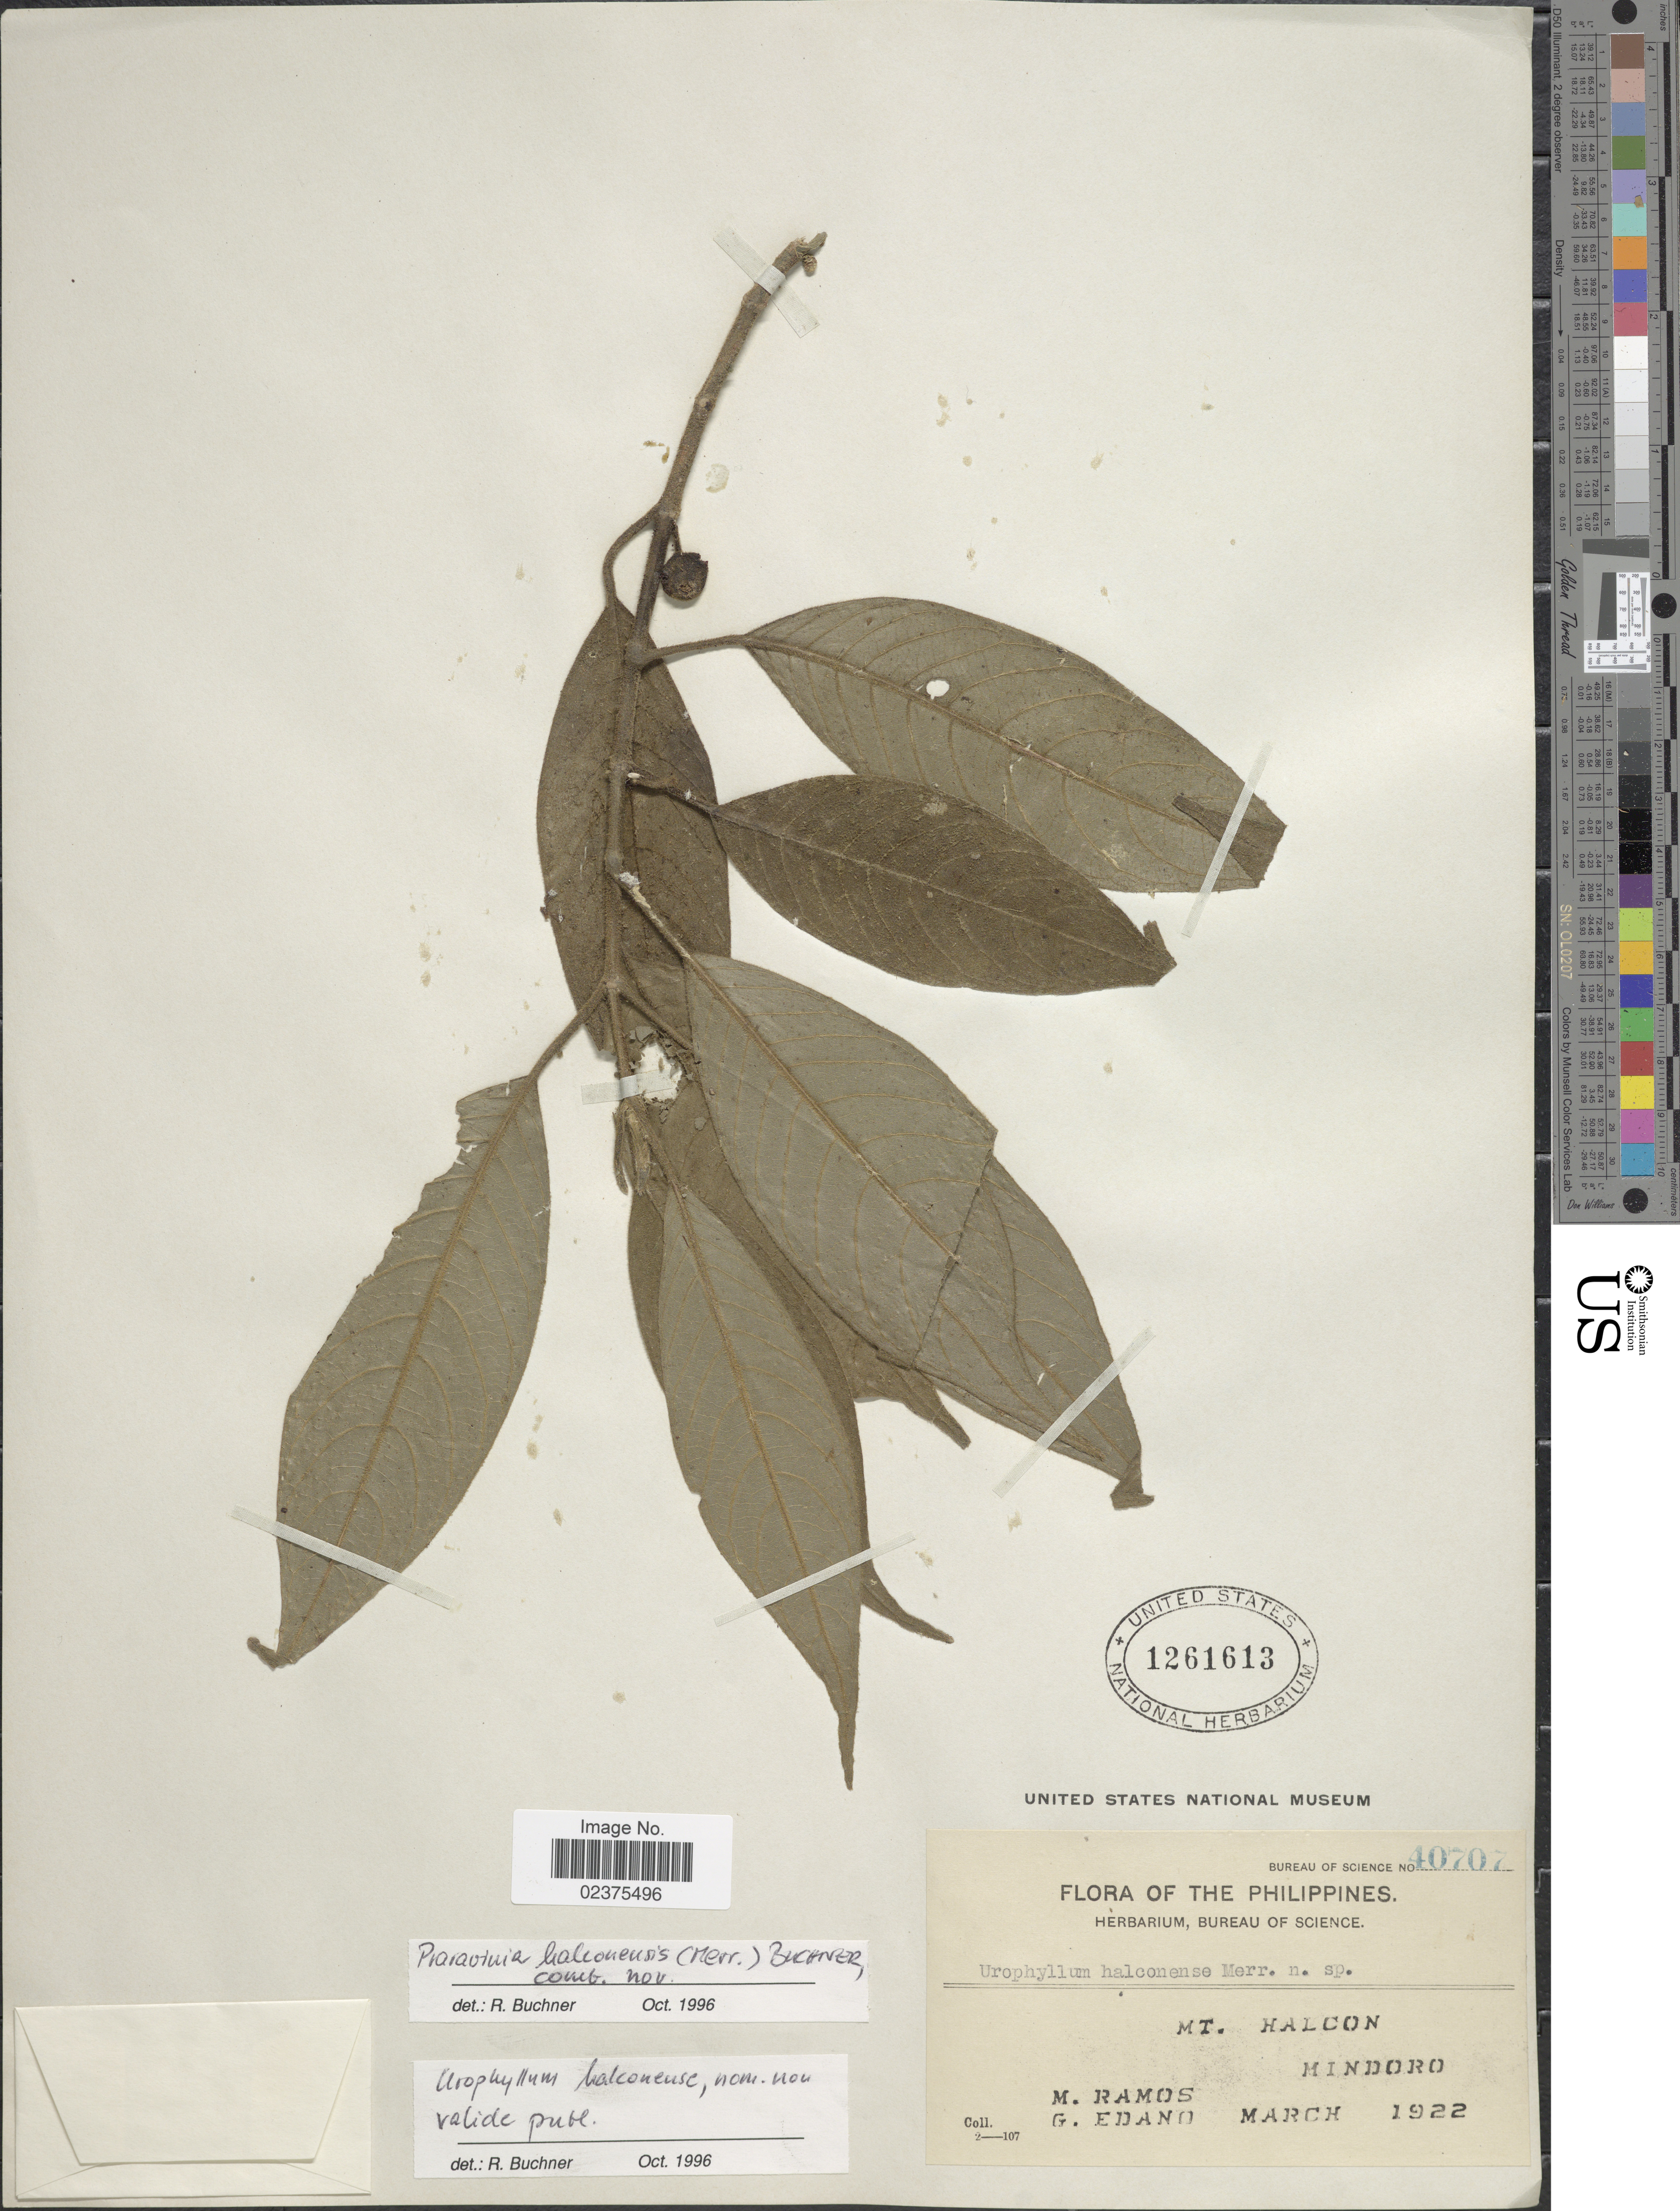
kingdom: Plantae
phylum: Tracheophyta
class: Magnoliopsida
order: Gentianales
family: Rubiaceae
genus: Praravinia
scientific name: Praravinia halconensis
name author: (Merr.) R. Buchner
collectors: M. Ramos & G. Edaño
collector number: Bureau of Science 40707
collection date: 1922-03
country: Philippines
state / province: Mimaropa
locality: Mt. Halcon, Mindoro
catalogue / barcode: US 1261613